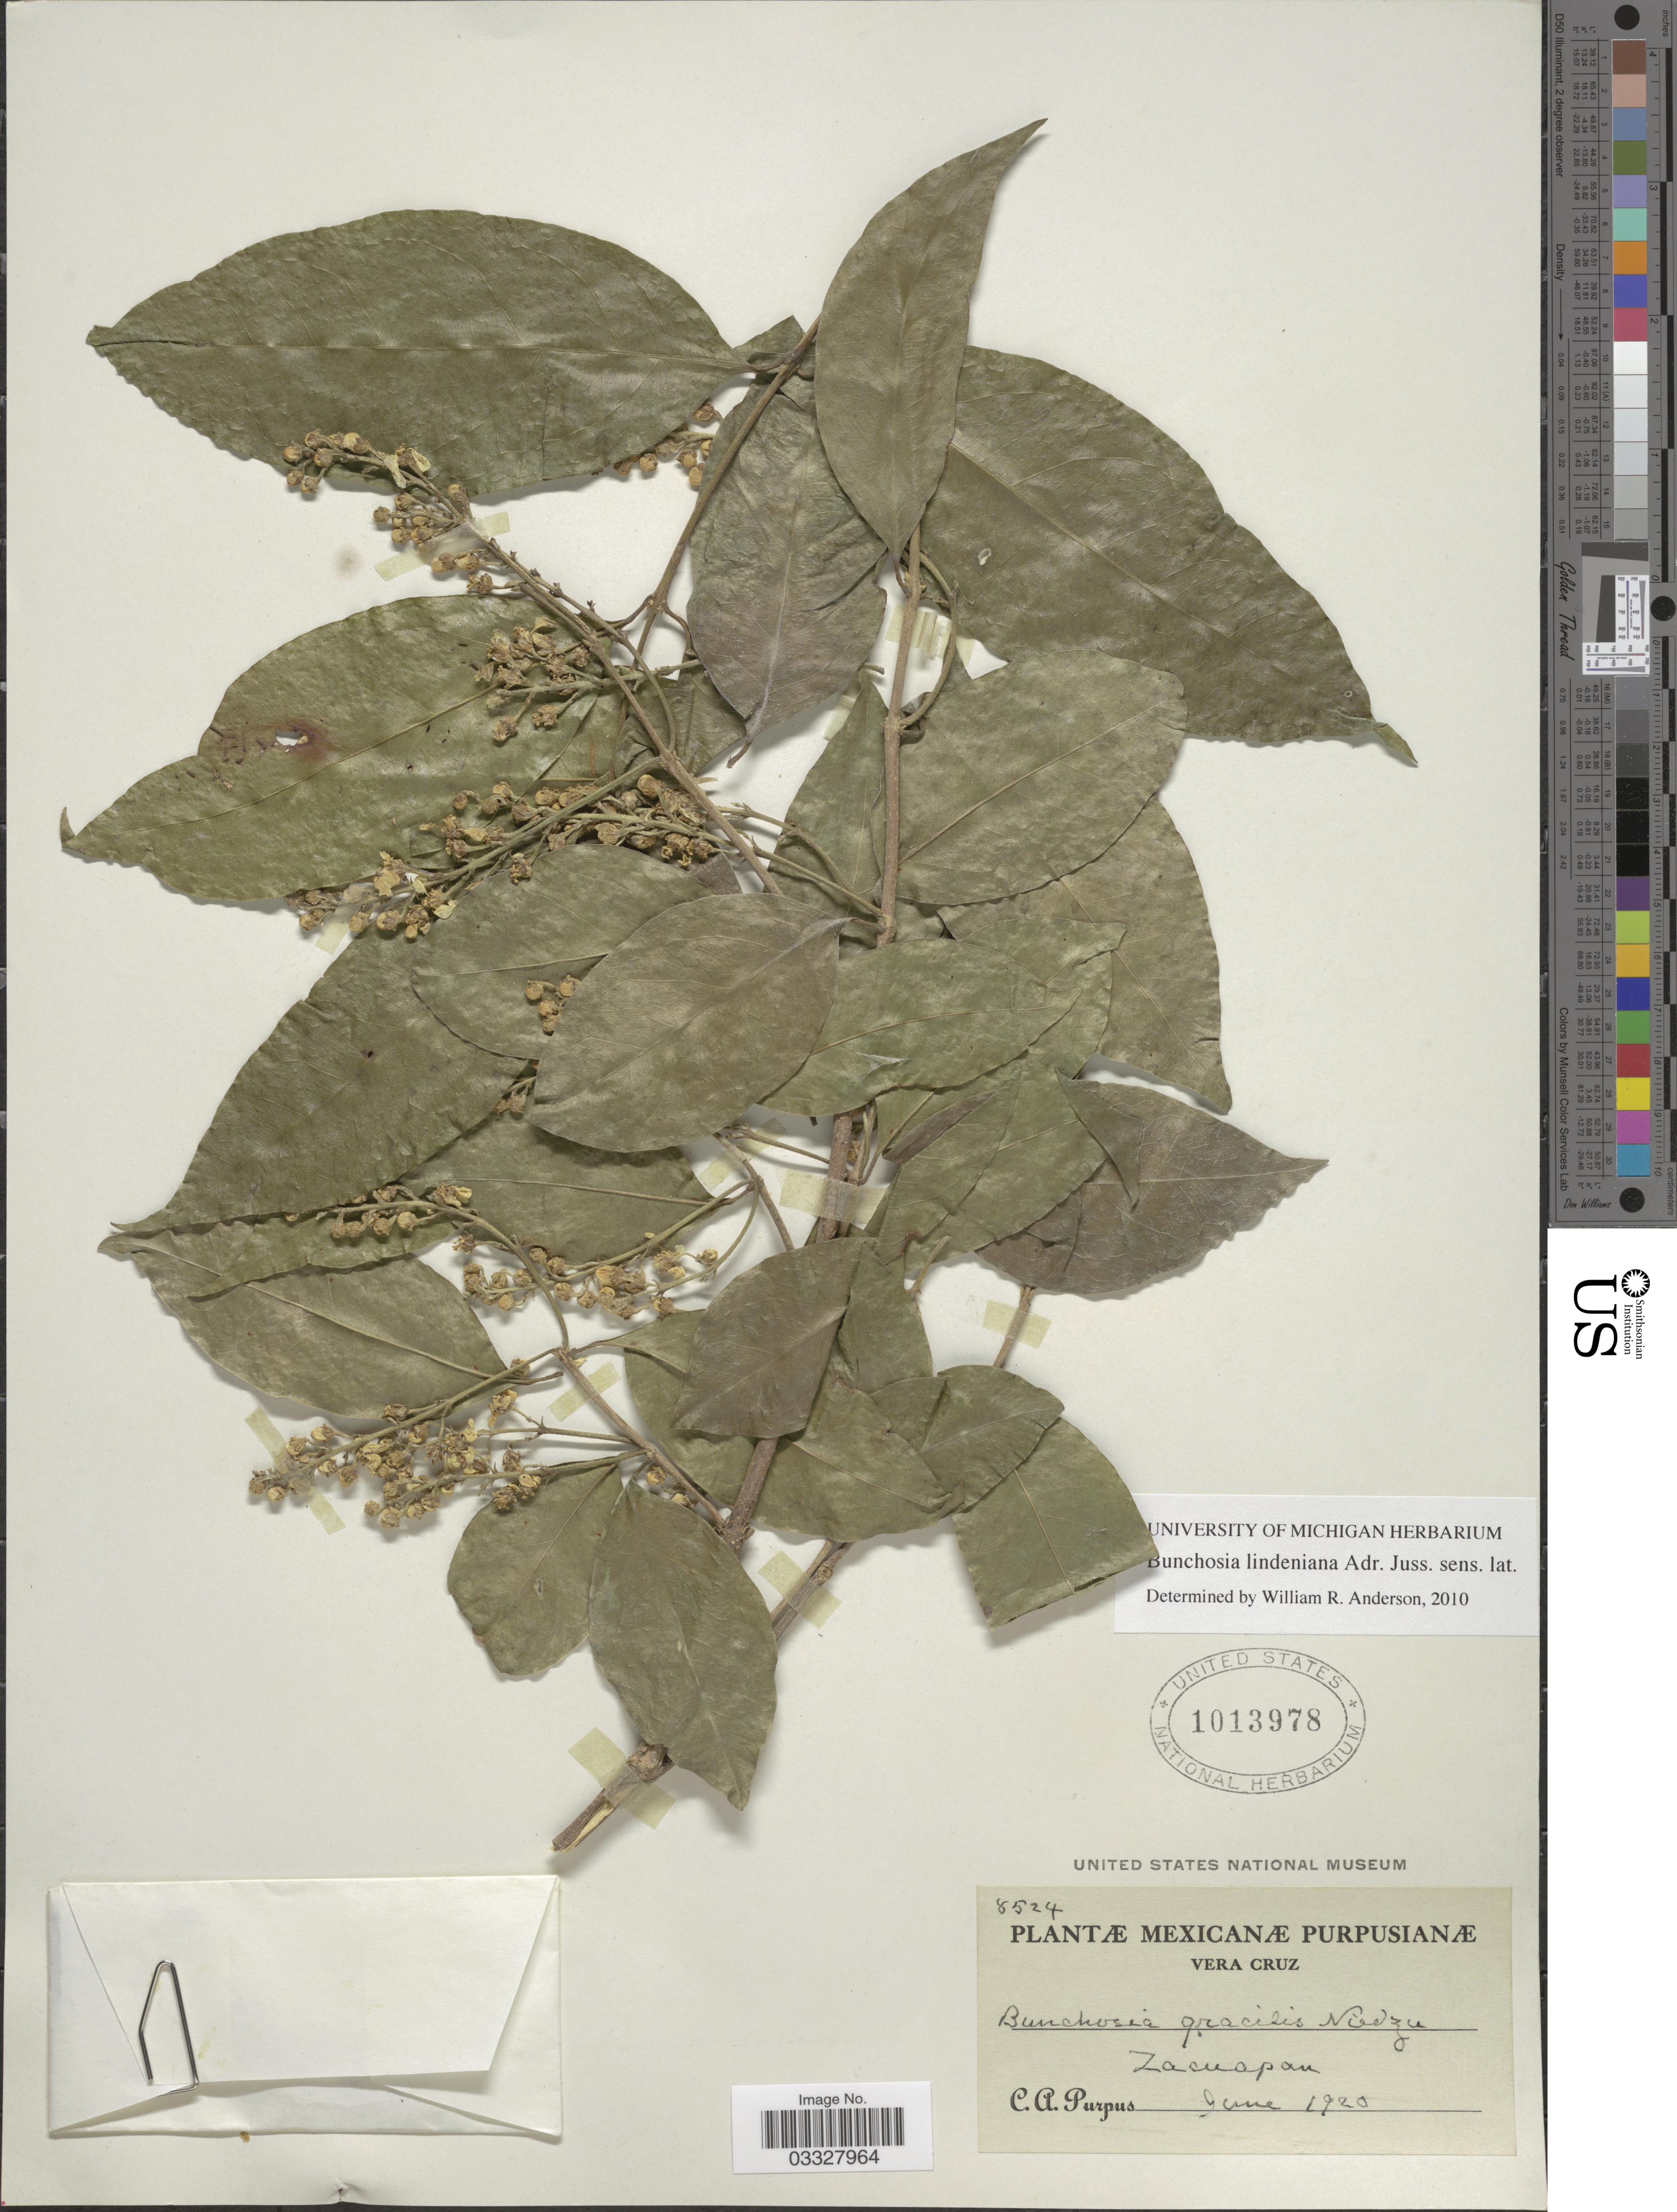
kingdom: Plantae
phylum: Tracheophyta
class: Magnoliopsida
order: Malpighiales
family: Malpighiaceae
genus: Bunchosia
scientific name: Bunchosia lindeniana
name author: A. Juss.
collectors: C. A. Purpus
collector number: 8524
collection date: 1920-06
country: Mexico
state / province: Veracruz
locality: Vera Cruz. Zacuapan.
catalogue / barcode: US 1013978